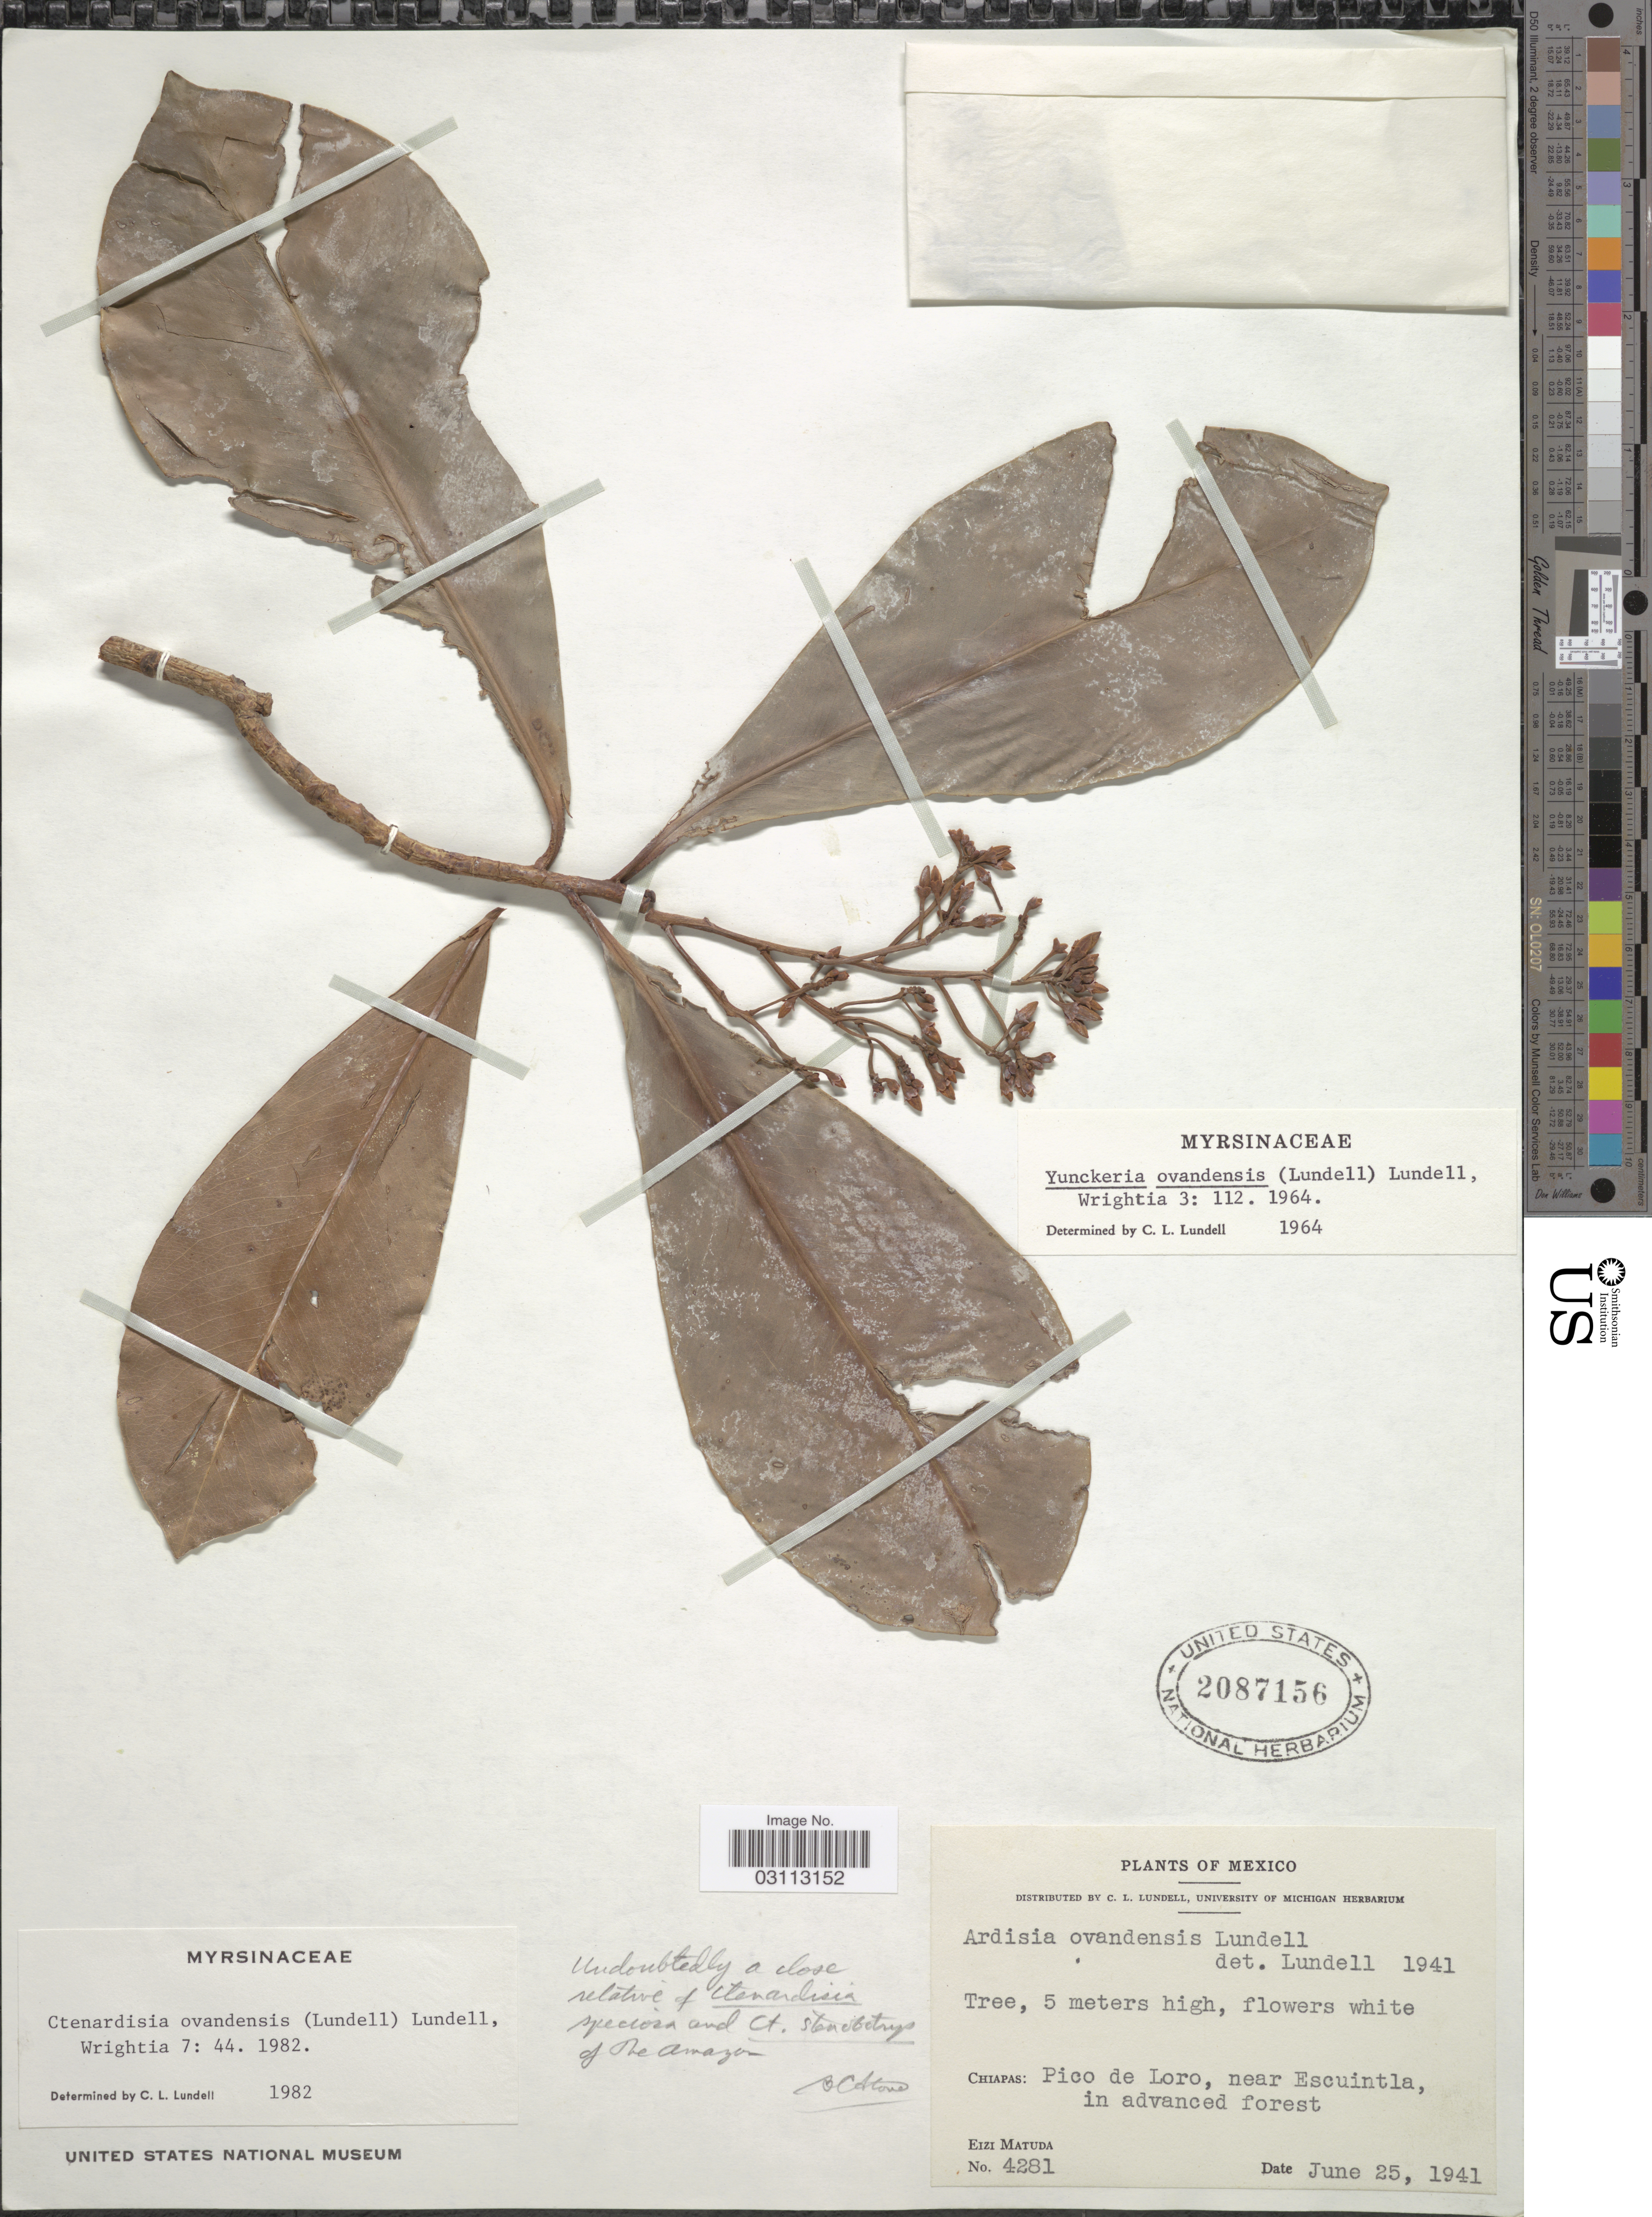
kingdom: Plantae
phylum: Tracheophyta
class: Magnoliopsida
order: Ericales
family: Primulaceae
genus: Ctenardisia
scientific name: Ctenardisia ovandensis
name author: (Lundell) Lundell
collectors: E. Matuda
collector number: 4281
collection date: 1941-06-25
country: Mexico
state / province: Chiapas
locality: Pico de Loro, near Escuintla.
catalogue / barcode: US 2087156